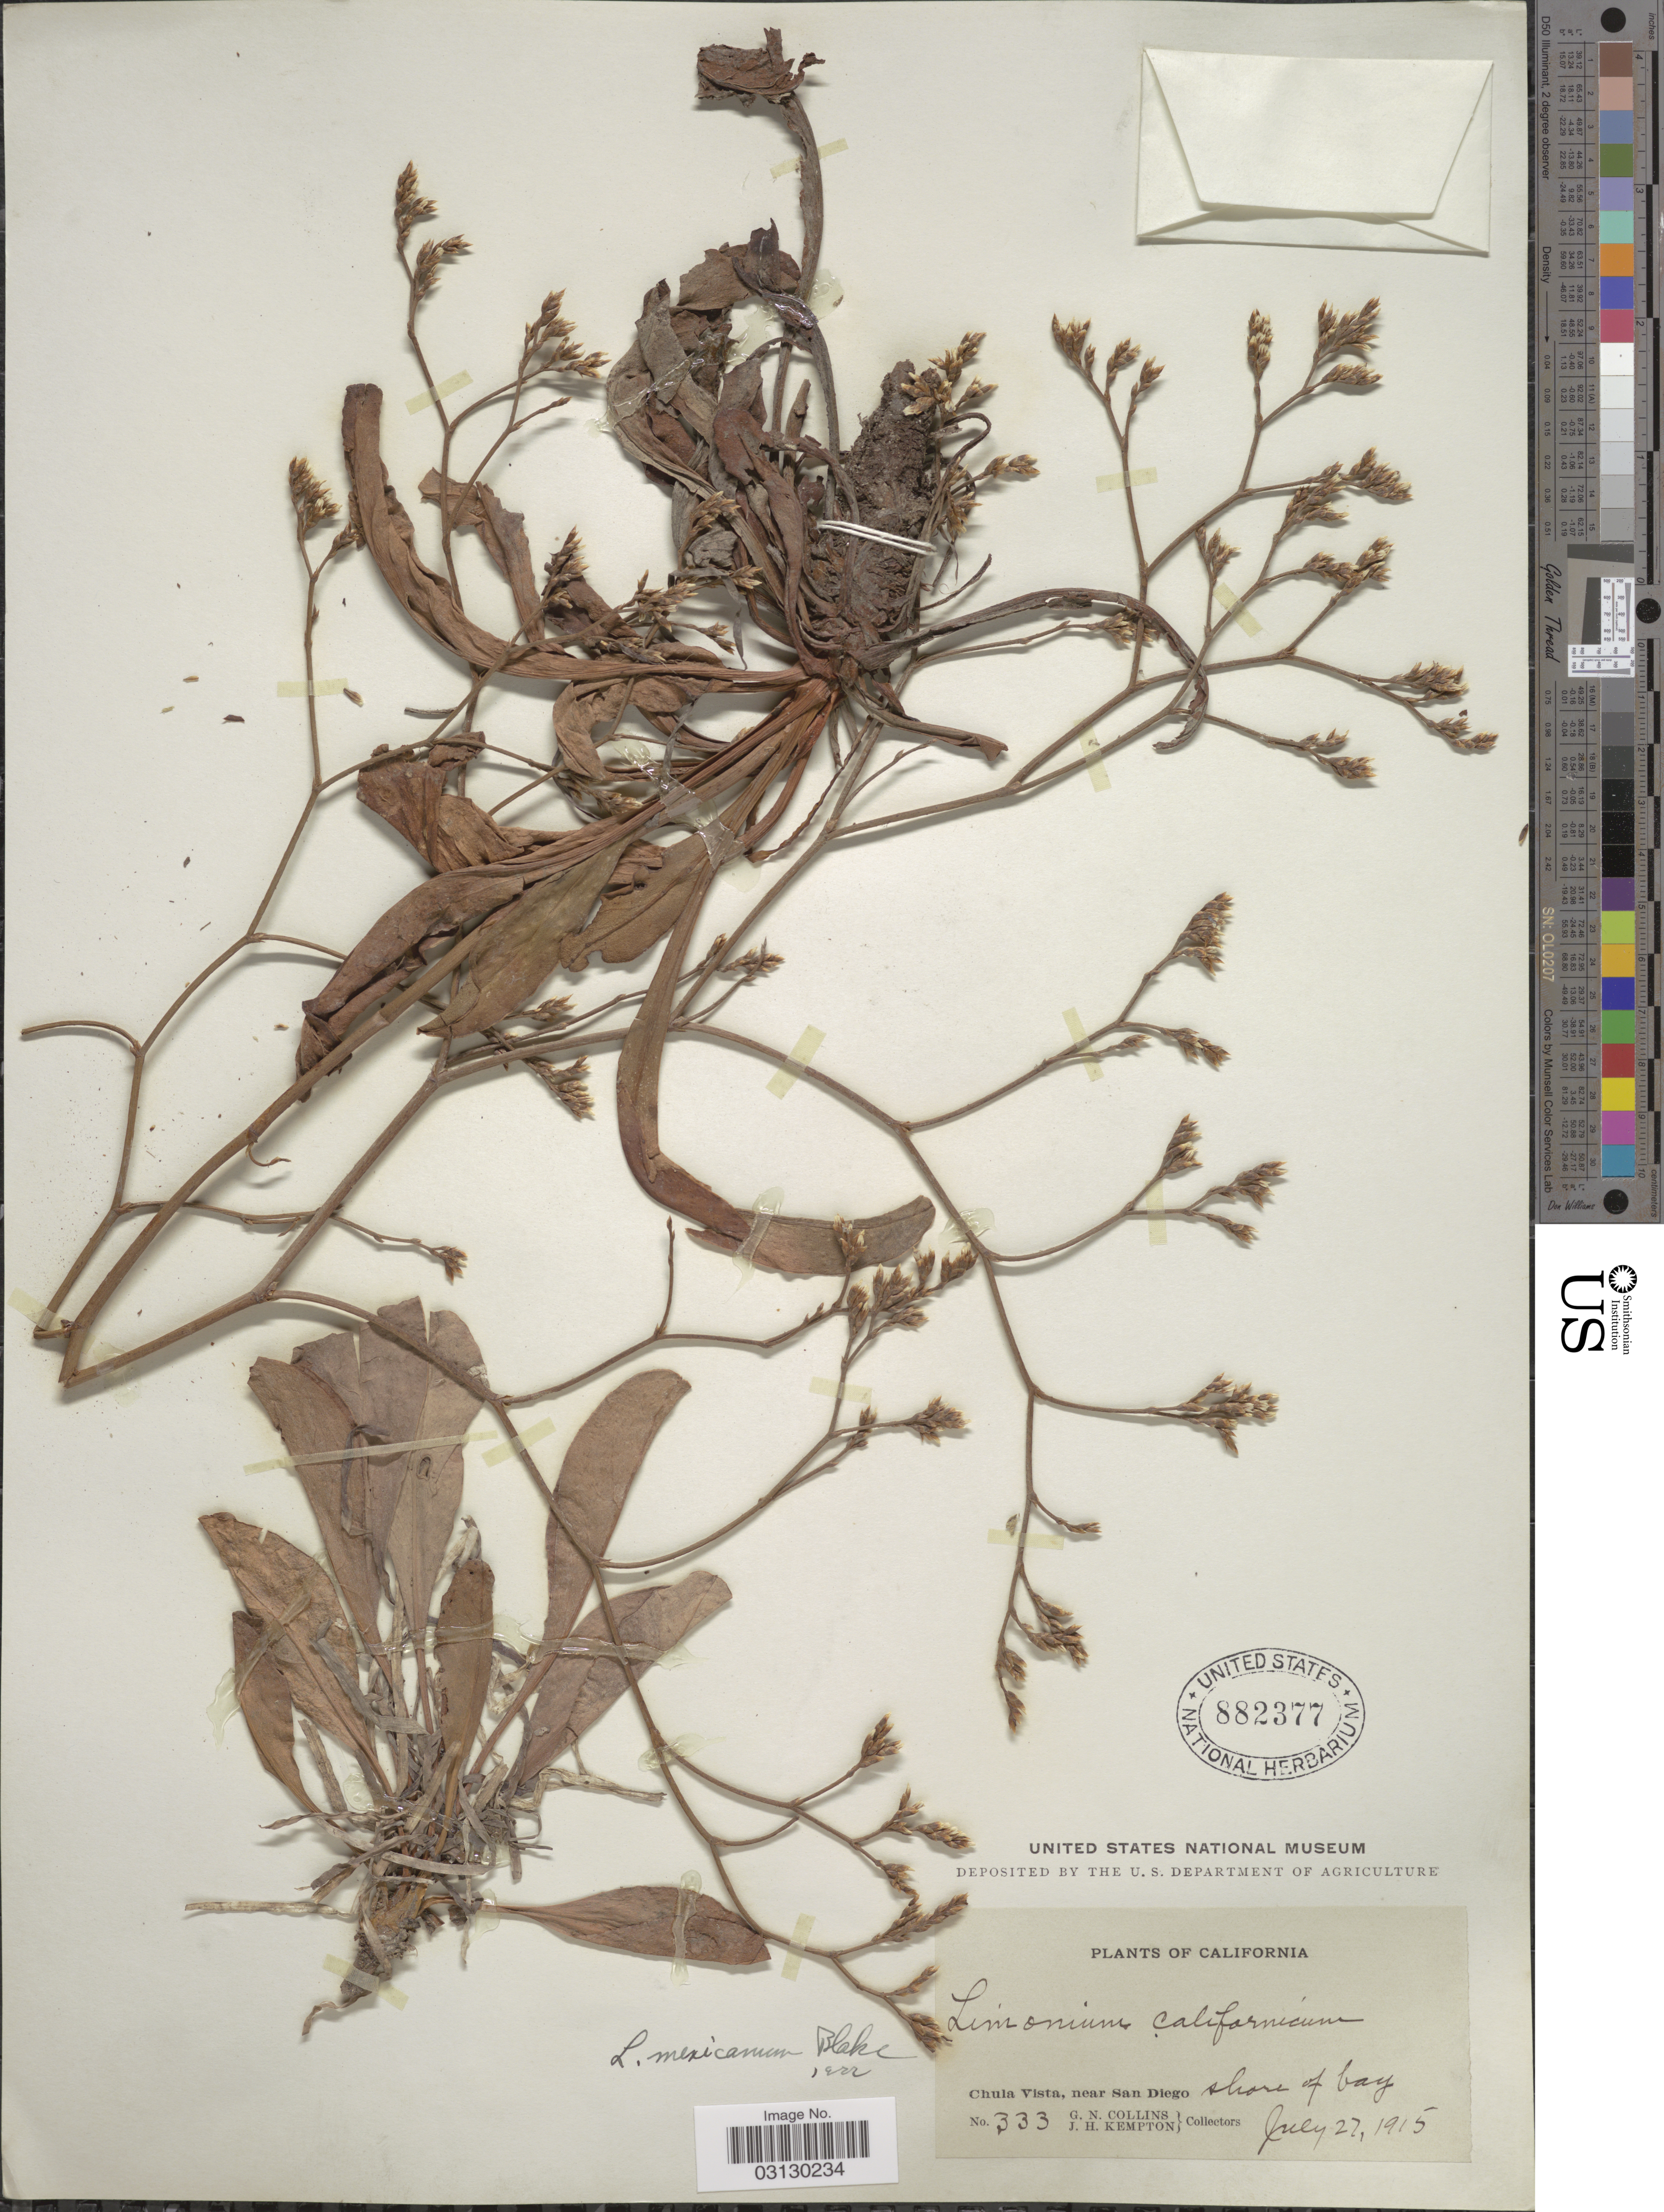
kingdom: Plantae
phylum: Tracheophyta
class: Magnoliopsida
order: Caryophyllales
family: Plumbaginaceae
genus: Limonium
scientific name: Limonium mexicanum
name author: S.F. Blake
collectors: G. Collins & J. H. Kempton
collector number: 333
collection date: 1915-07-27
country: United States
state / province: California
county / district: San Diego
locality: Chula Vista, near San Diego, shore of bay.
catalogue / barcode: US 882377